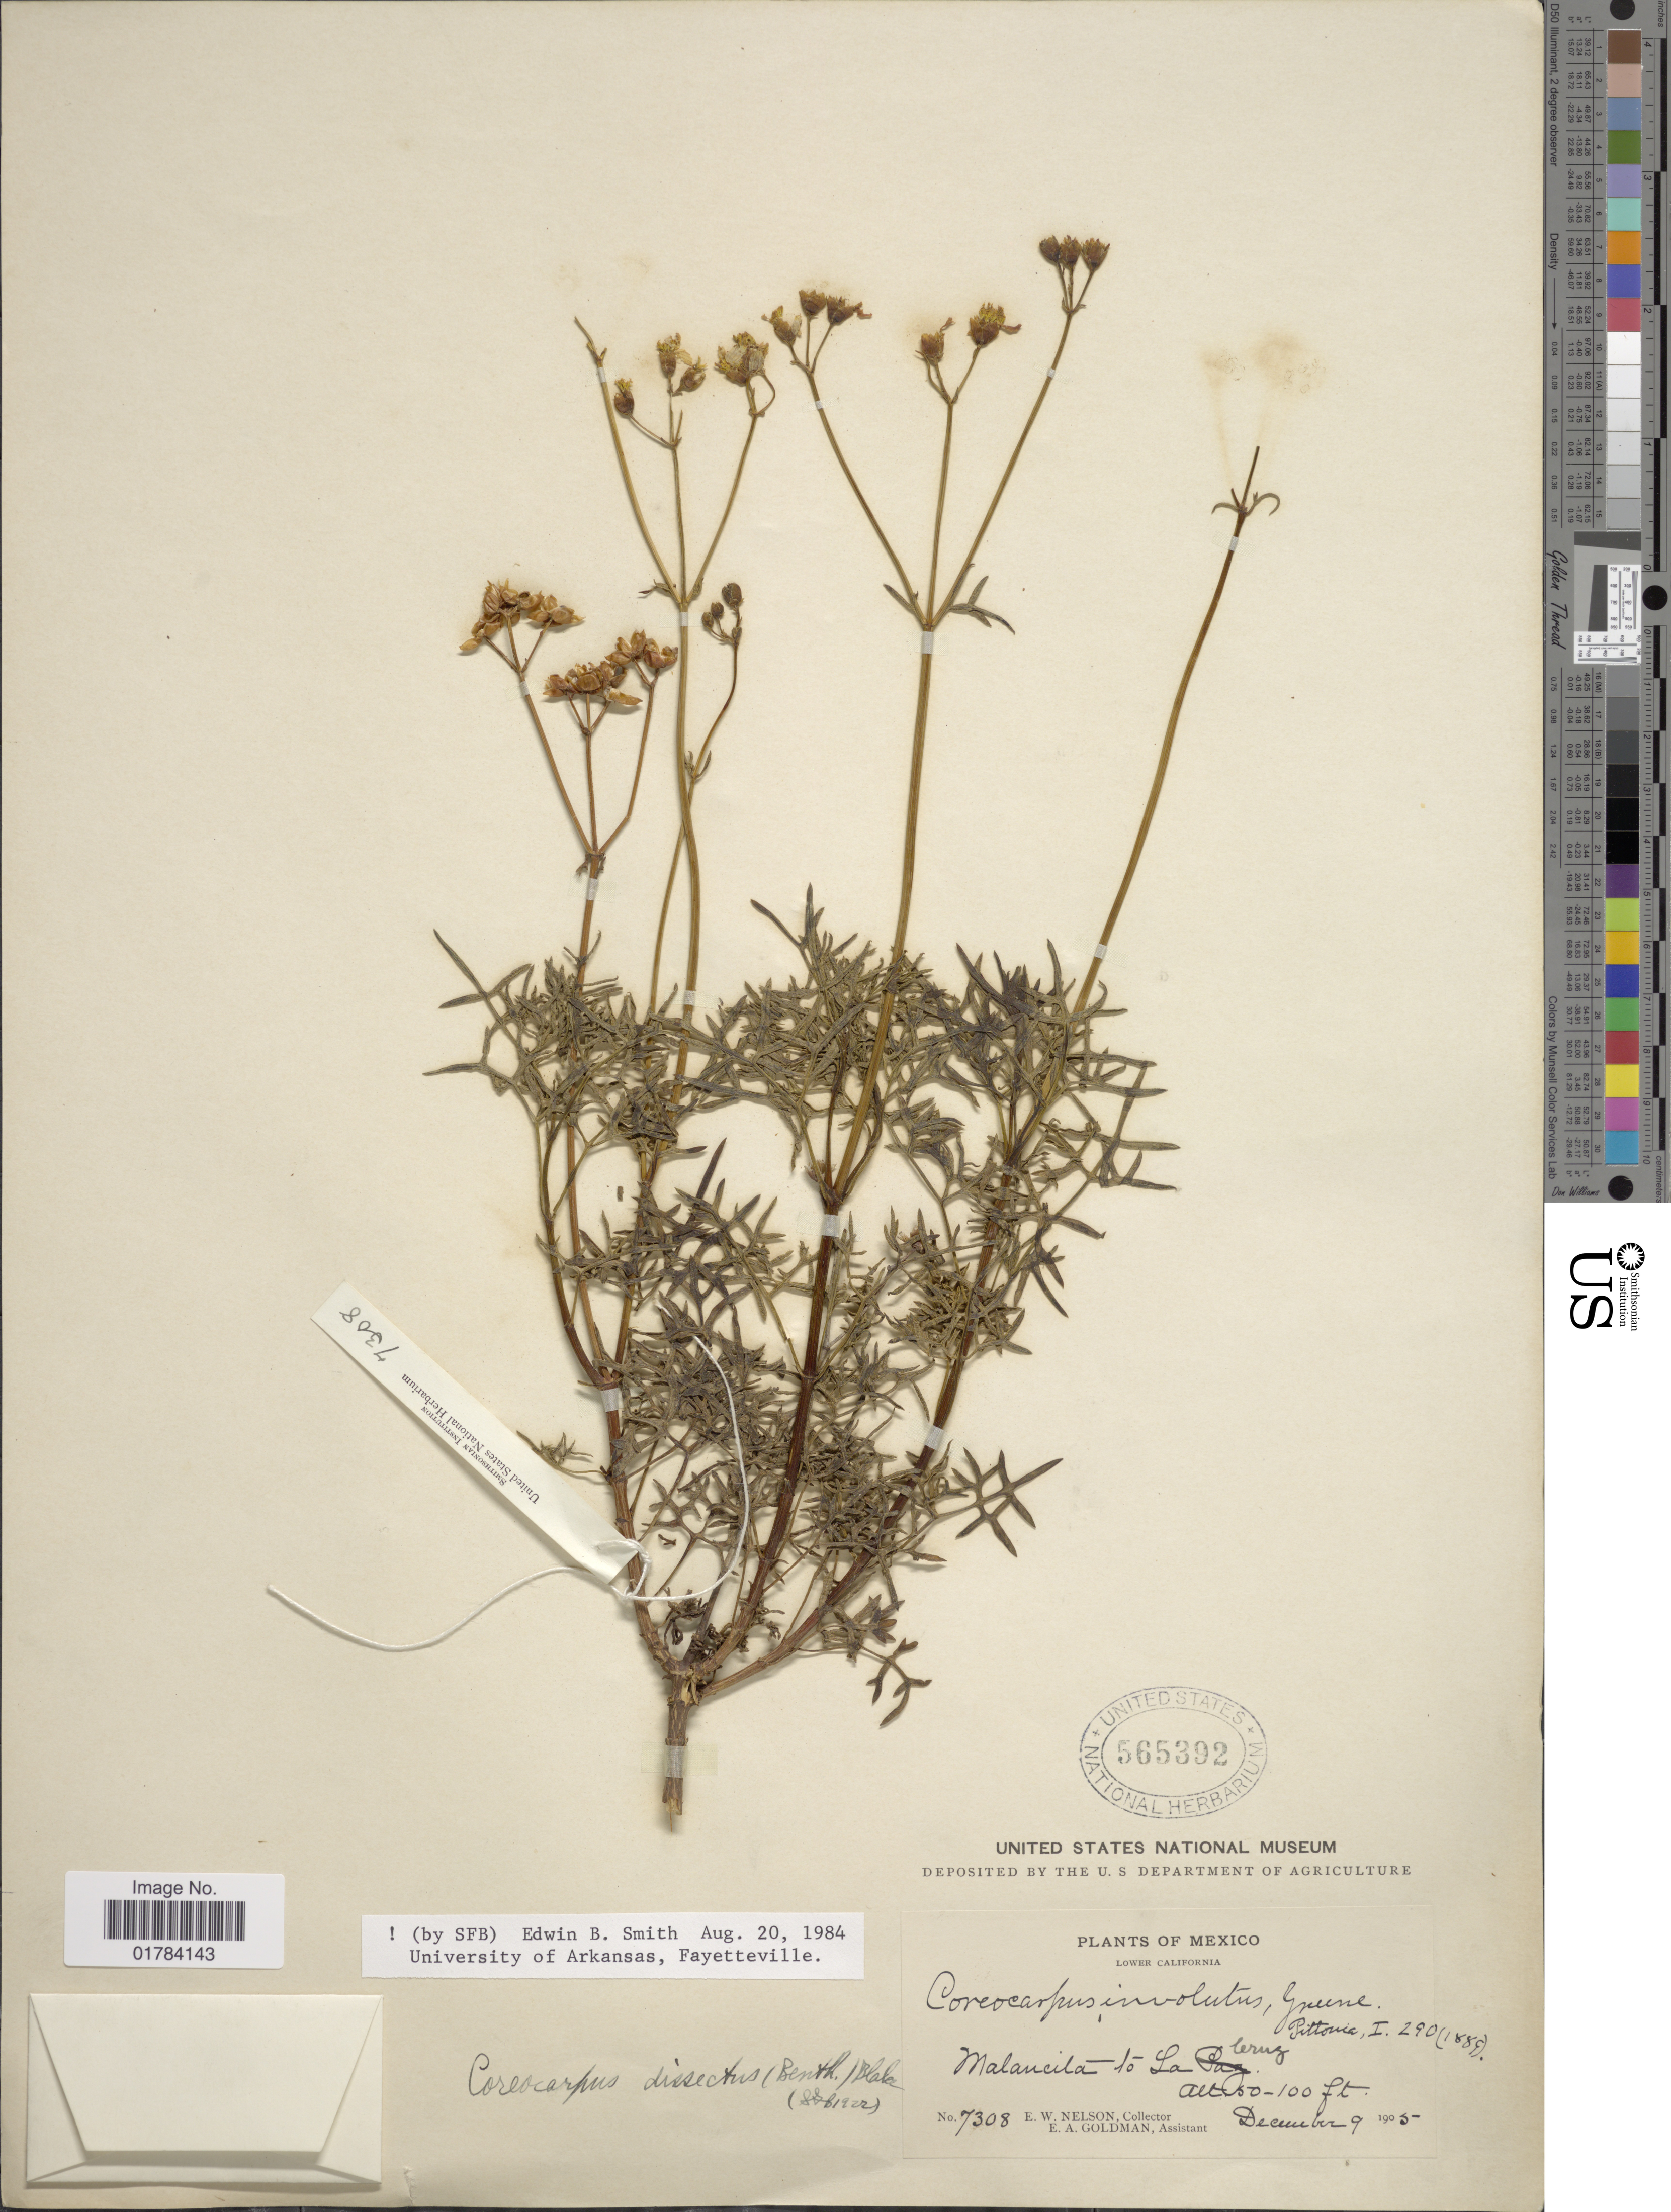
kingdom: Plantae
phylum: Tracheophyta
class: Magnoliopsida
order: Asterales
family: Asteraceae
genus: Coreocarpus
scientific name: Coreocarpus dissectus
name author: (Benth.) S.F. Blake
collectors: E. W. Nelson & E. A. Goldman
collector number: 7308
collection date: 1905-12-09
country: Mexico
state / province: Baja California Sur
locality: Lower California, Matancita to La Cruz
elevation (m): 15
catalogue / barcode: US 565392